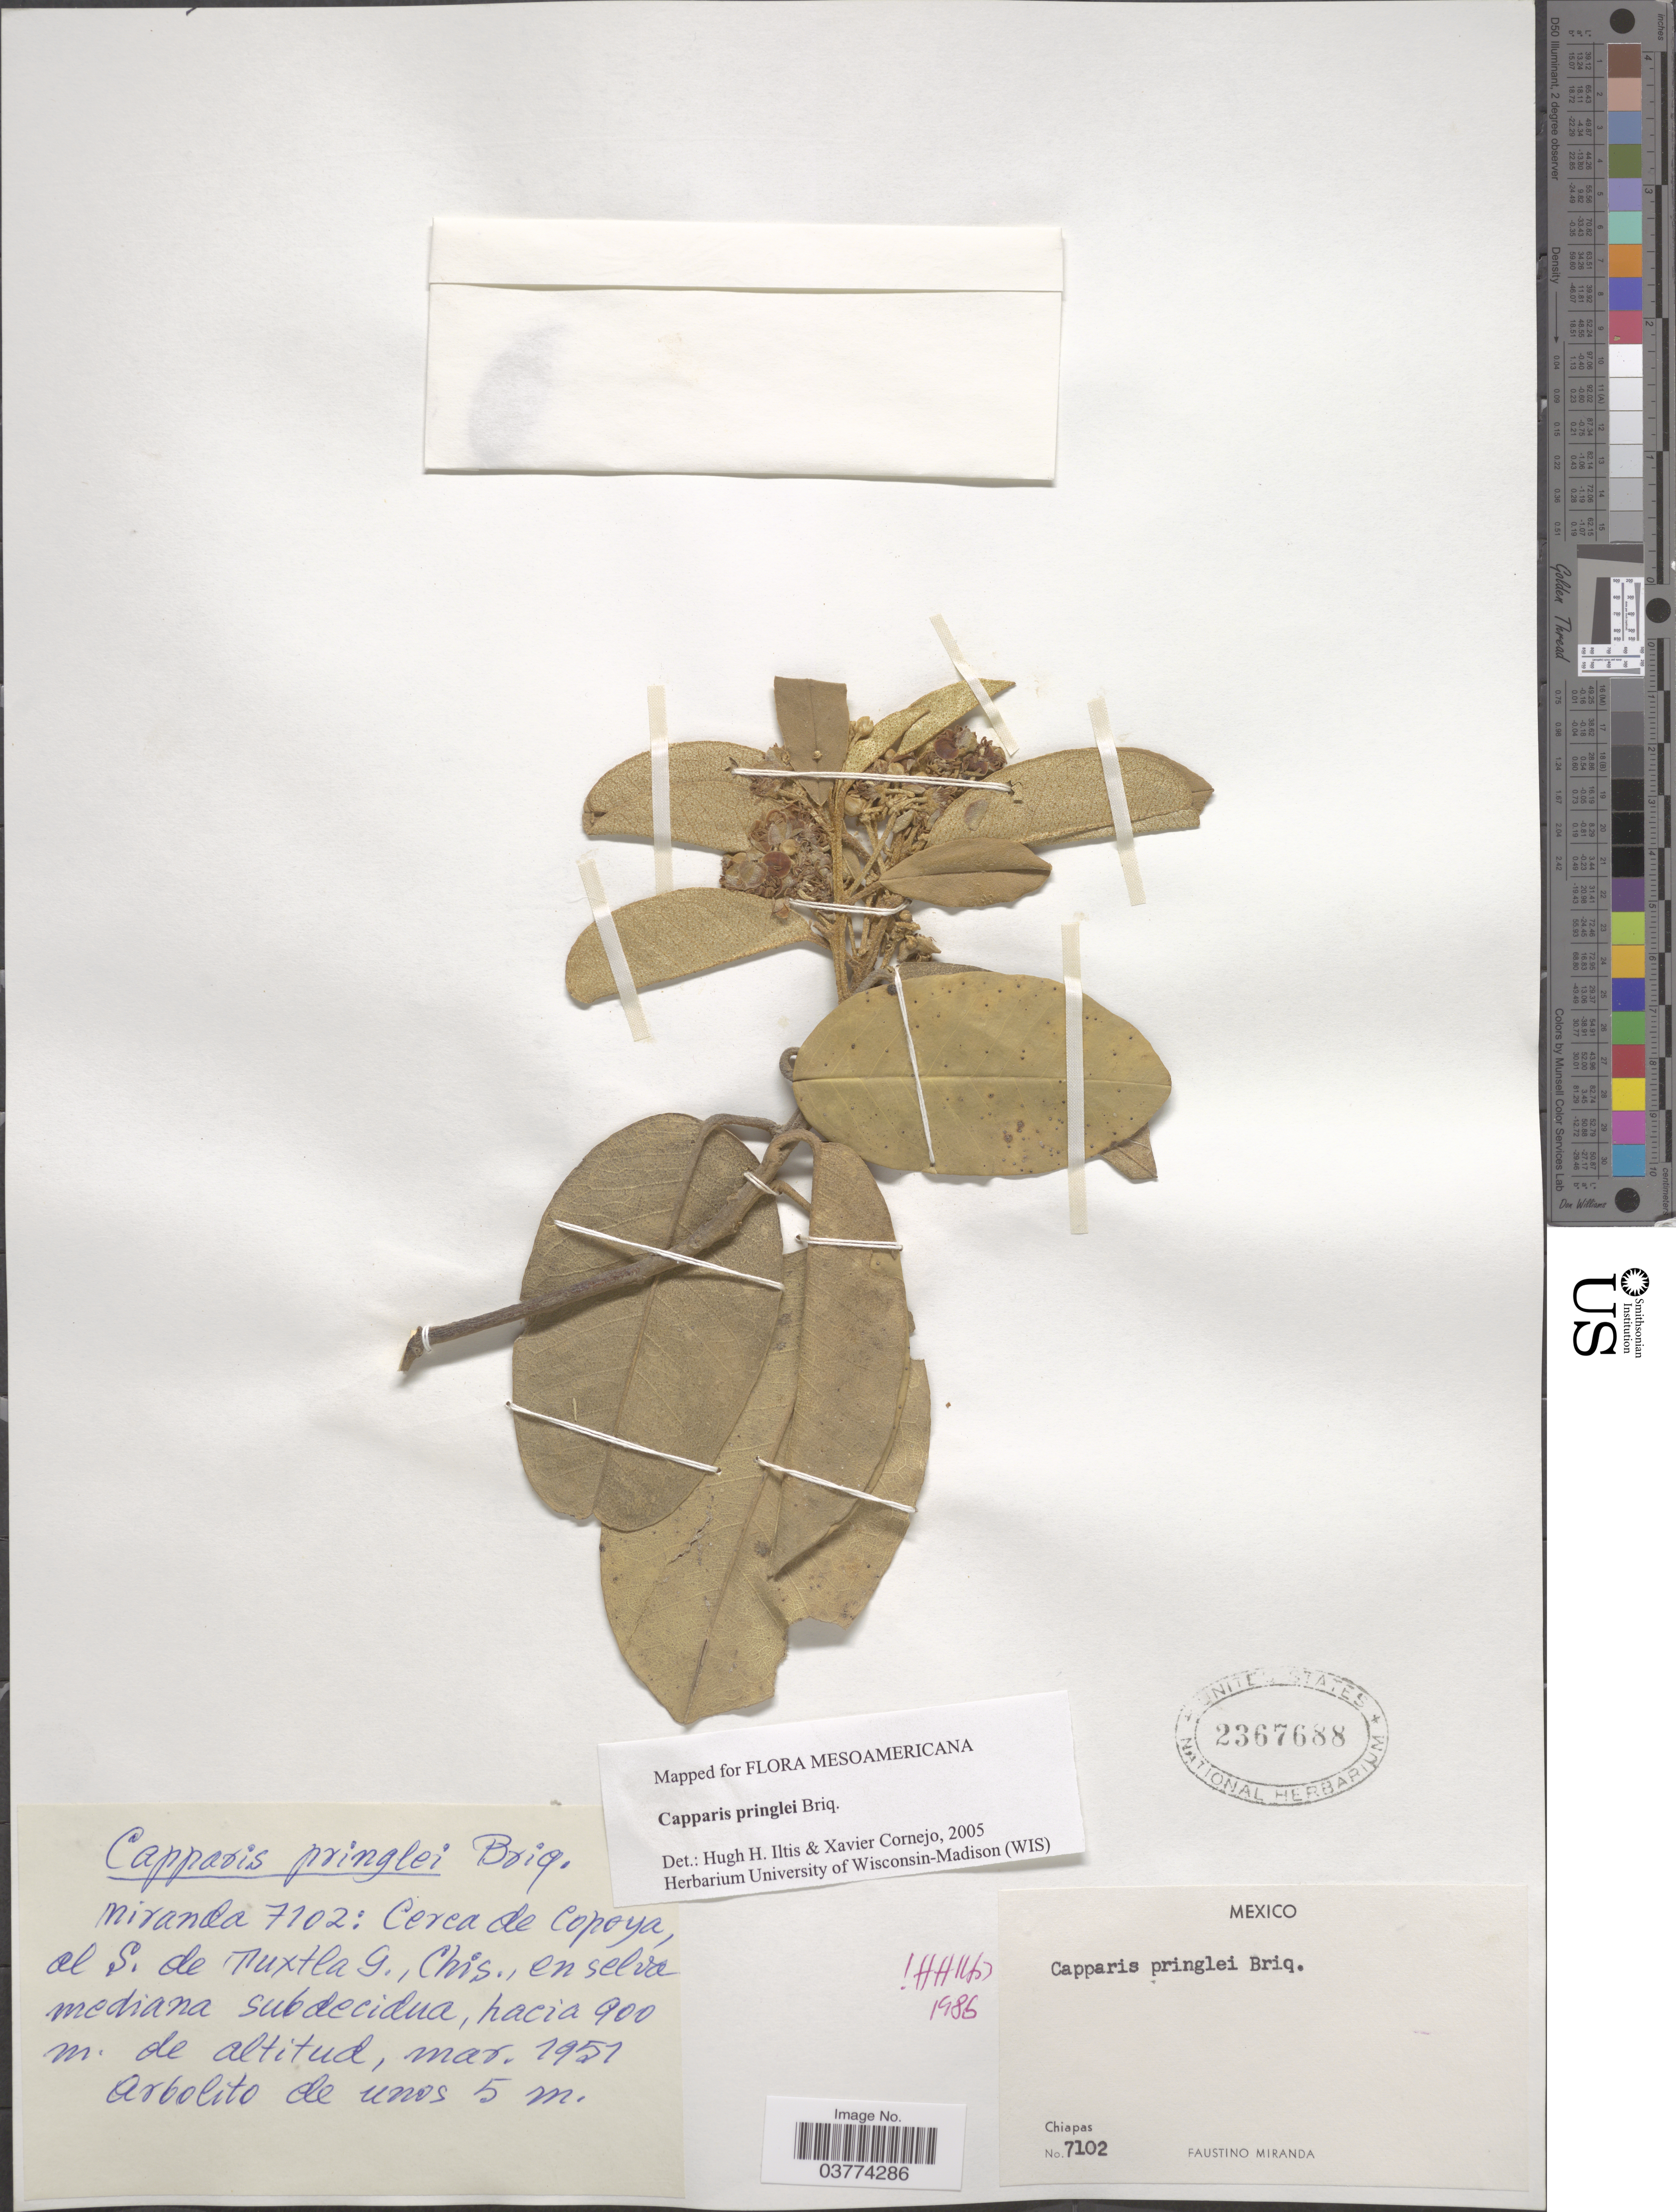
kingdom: Plantae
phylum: Tracheophyta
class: Magnoliopsida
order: Brassicales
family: Capparaceae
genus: Quadrella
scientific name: Quadrella pringlei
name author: (Briq.) Iltis & Cornejo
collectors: F. Miranda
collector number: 7102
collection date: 1951-03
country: Mexico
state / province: Chiapas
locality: Cerca de Copoya, al S. de Tuxtla G.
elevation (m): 900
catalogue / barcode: US 2367688